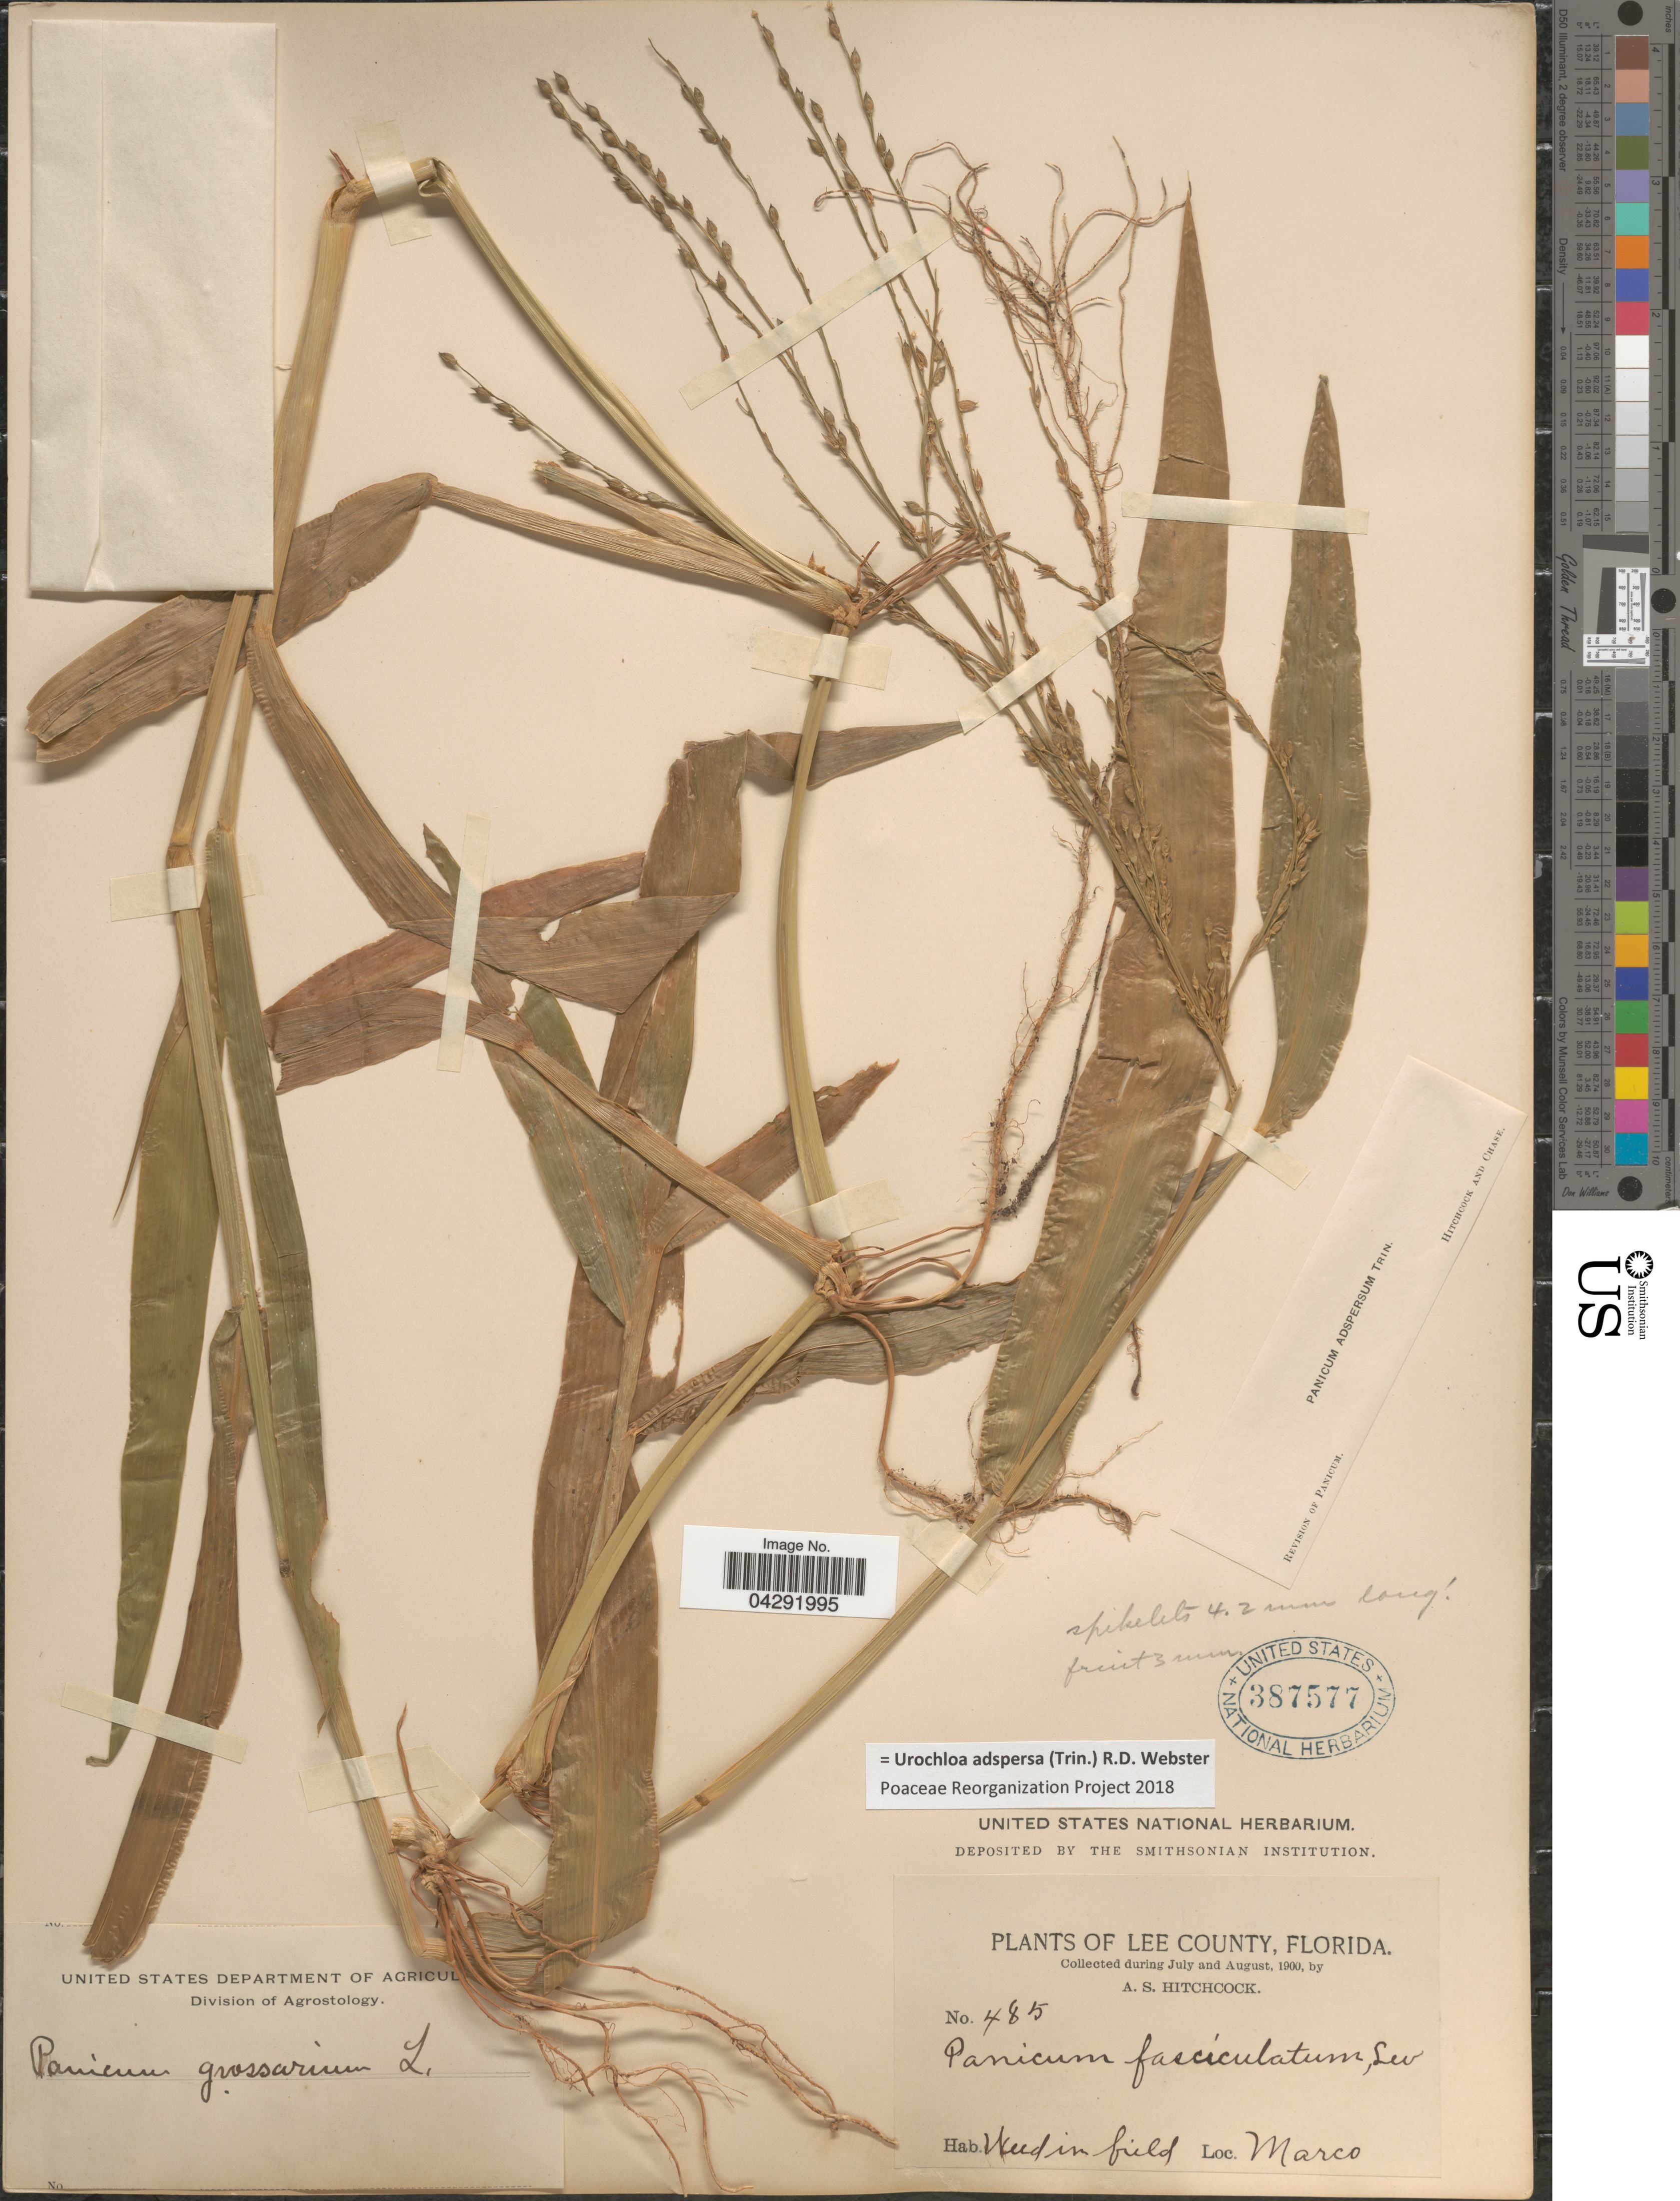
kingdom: Plantae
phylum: Tracheophyta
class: Liliopsida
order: Poales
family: Poaceae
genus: Urochloa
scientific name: Urochloa adspersa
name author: (Trin.) R.D. Webster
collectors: A. S. Hitchcock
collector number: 485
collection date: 1900-07/1900-08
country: United States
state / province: Florida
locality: Lee County. Marco.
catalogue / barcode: US 387577